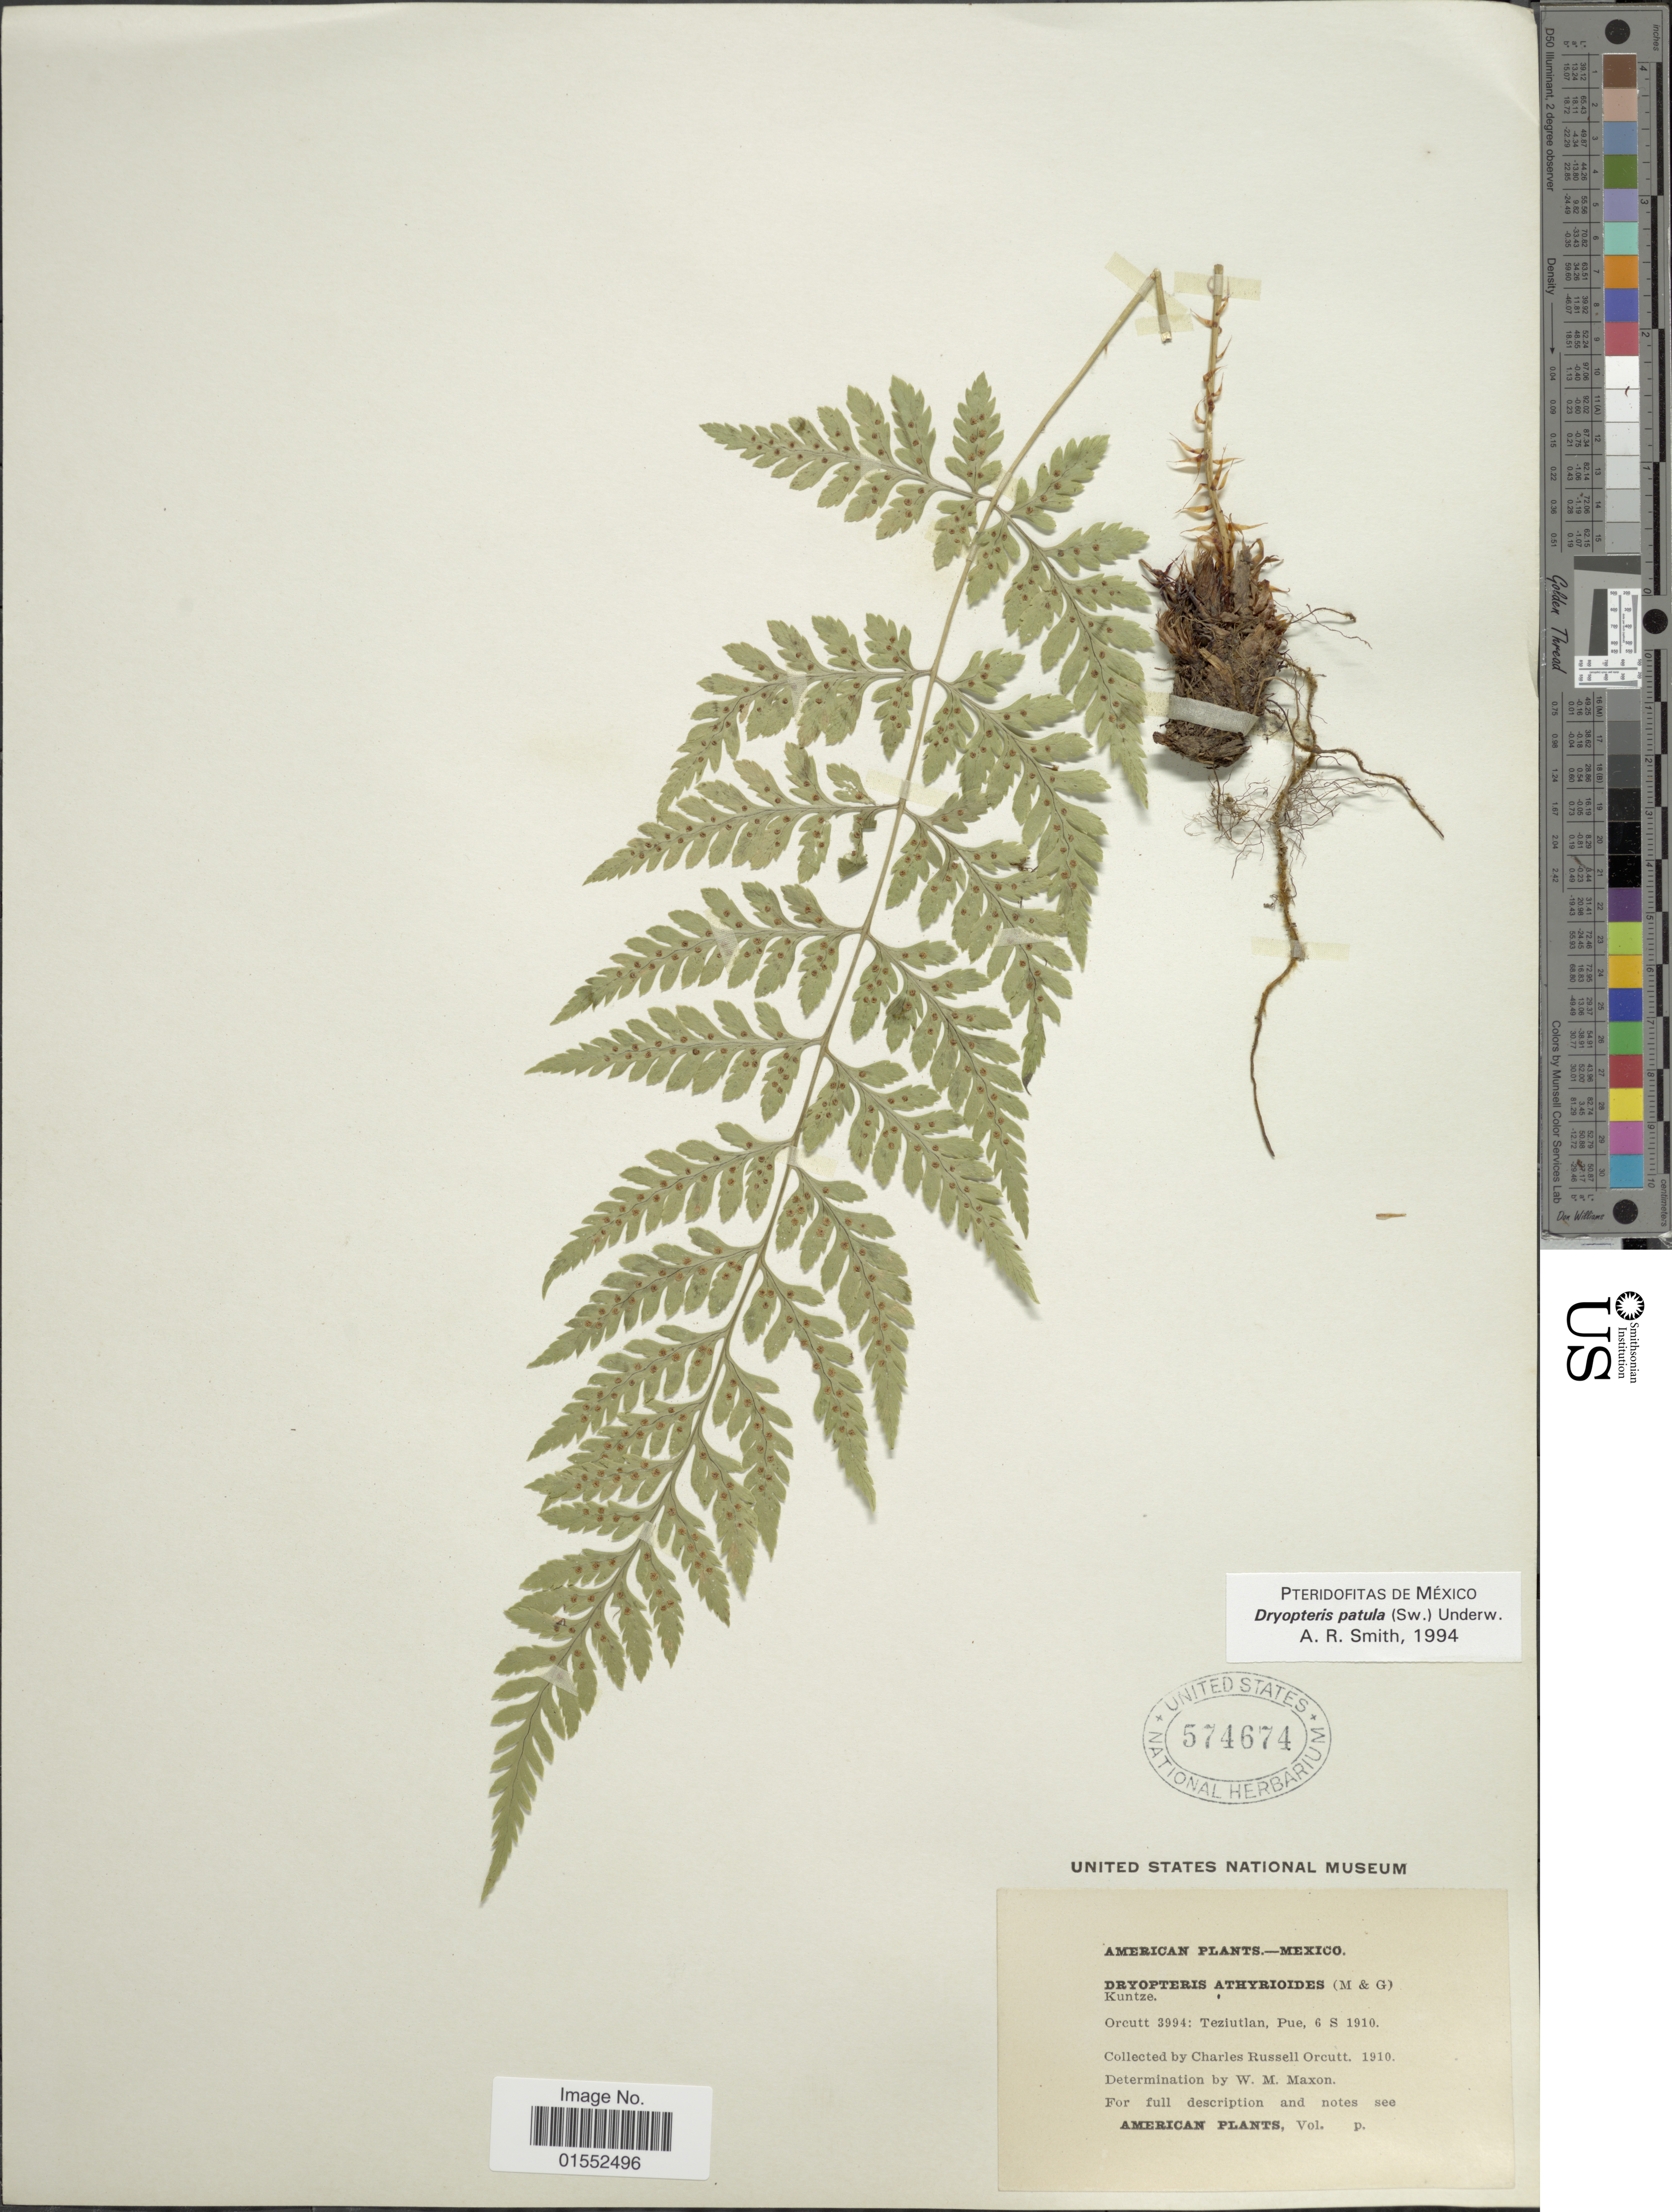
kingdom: Plantae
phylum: Tracheophyta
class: Polypodiopsida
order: Polypodiales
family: Dryopteridaceae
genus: Dryopteris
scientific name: Dryopteris patula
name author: (Sw.) Underw.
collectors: C. R. Orcutt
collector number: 3994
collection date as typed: S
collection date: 1910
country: Mexico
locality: Teziutlan, Pjue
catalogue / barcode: US 574674